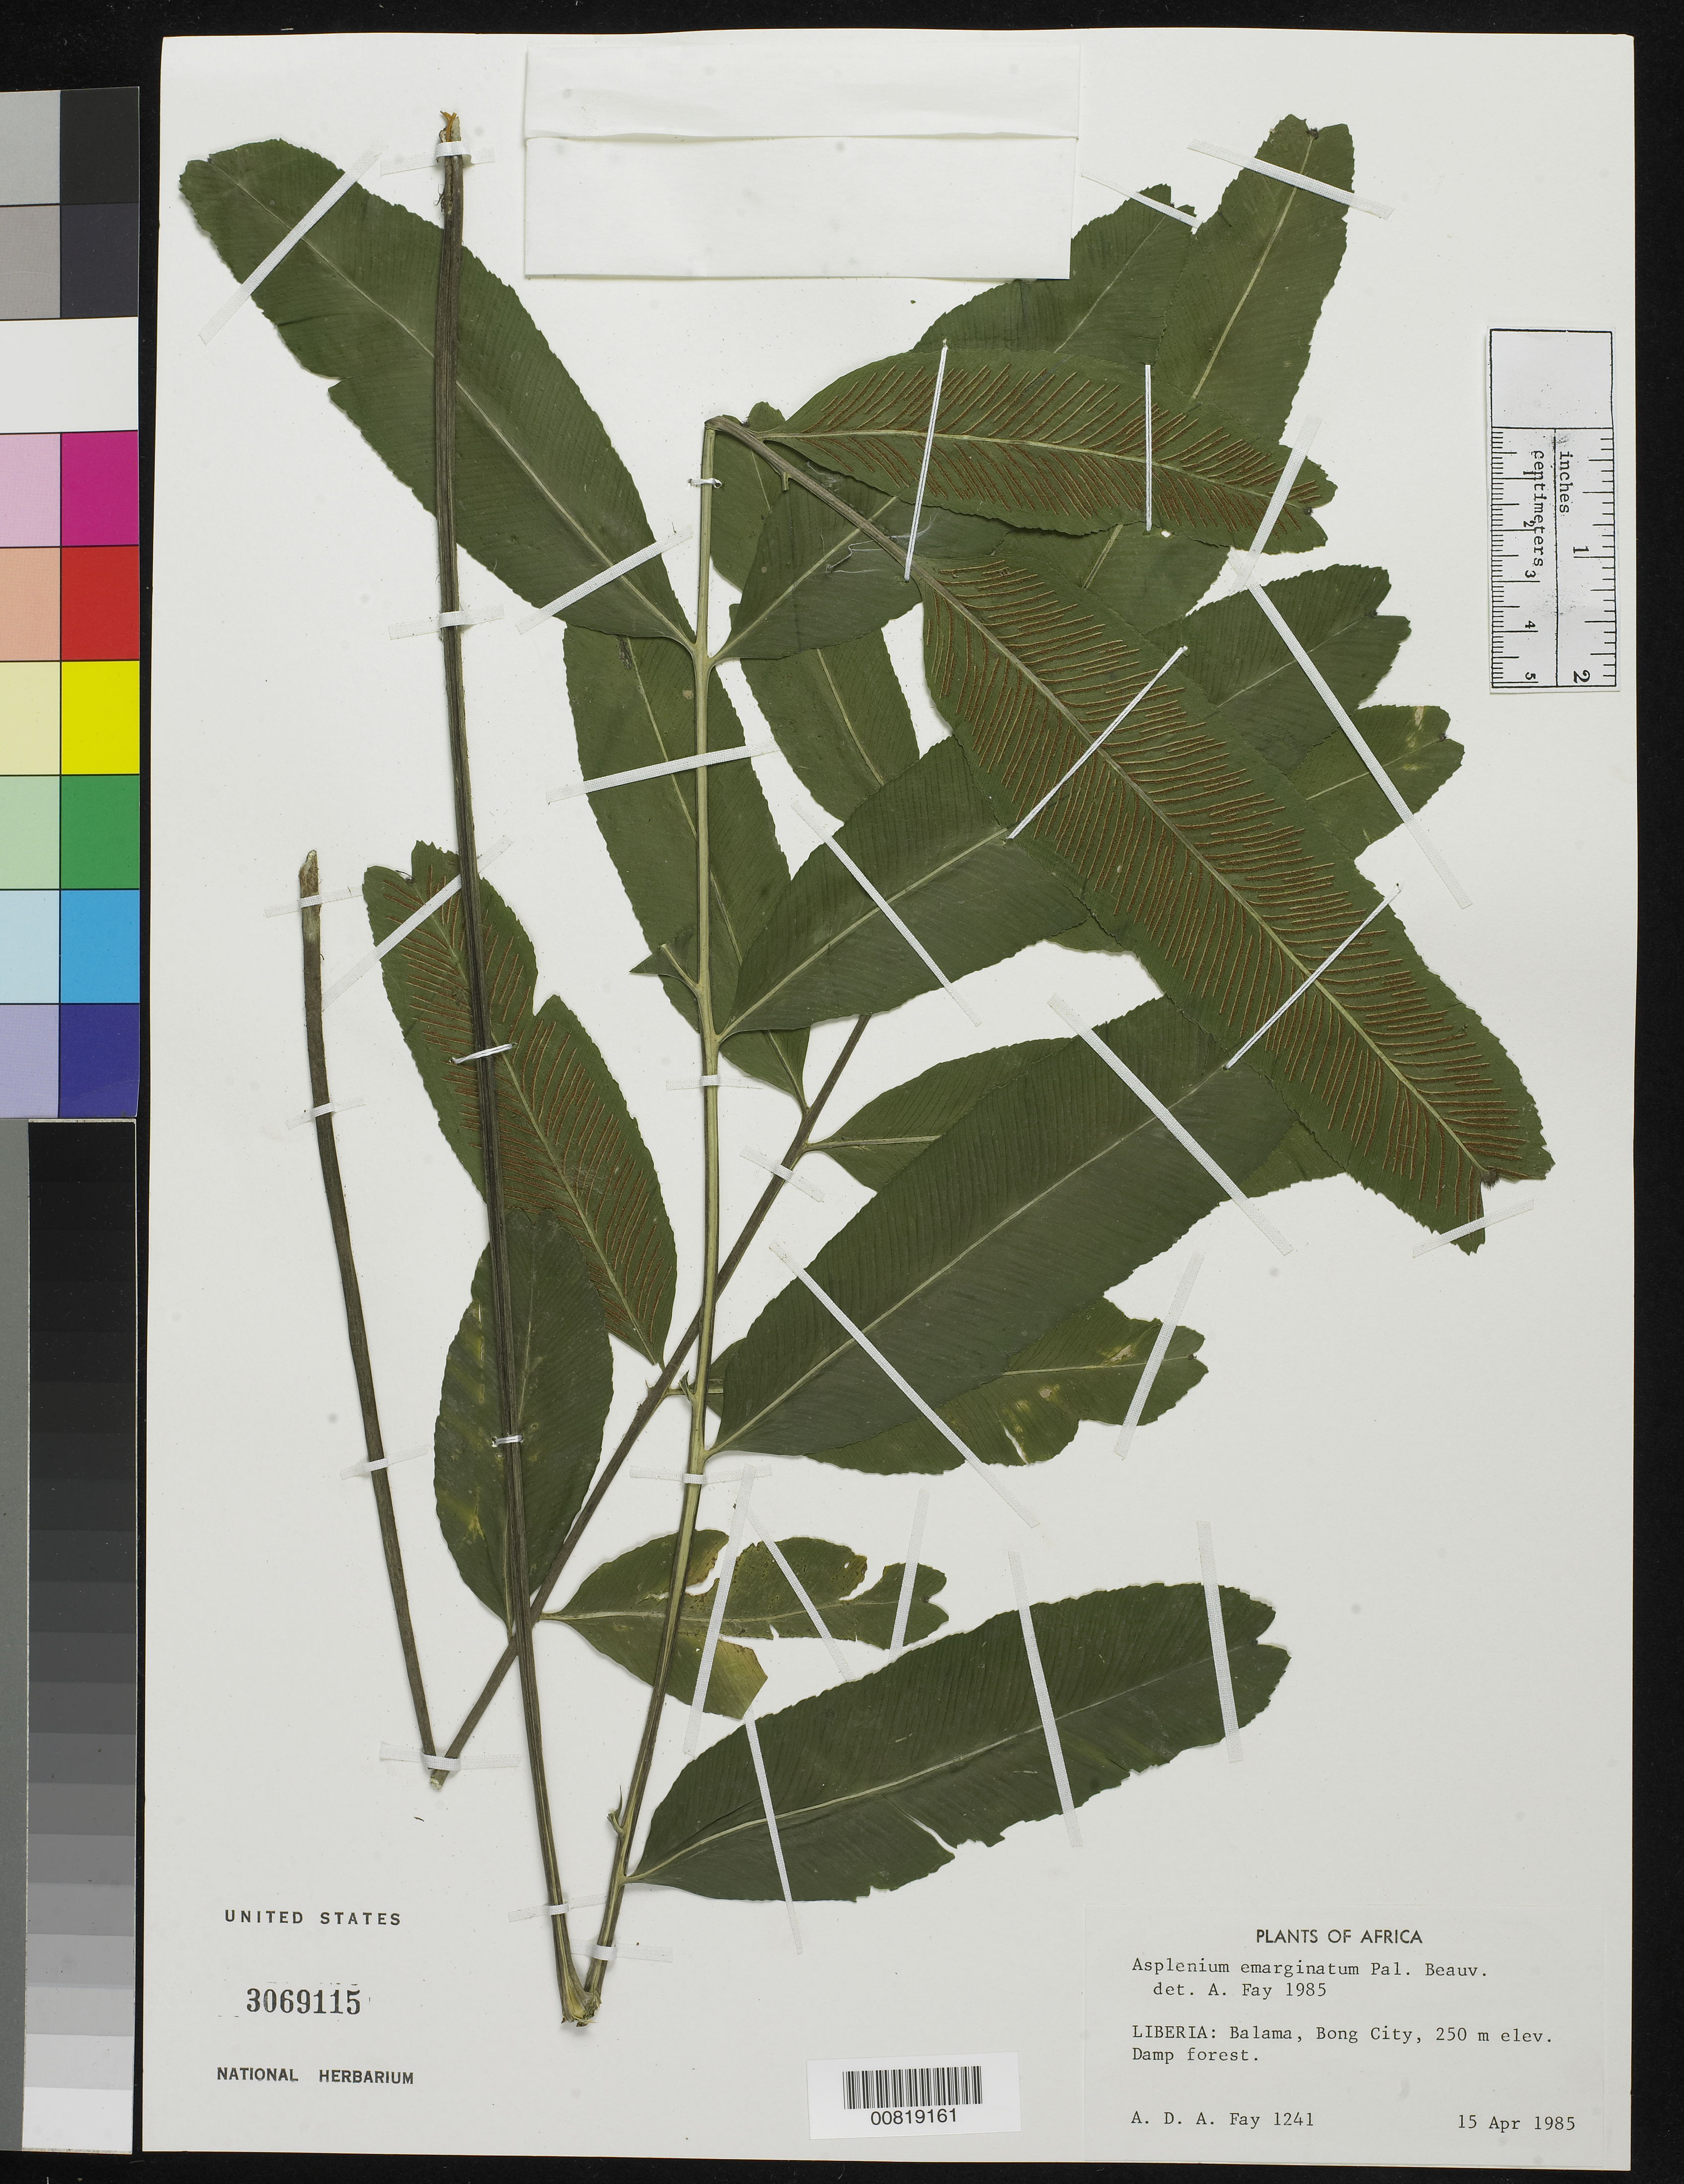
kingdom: Plantae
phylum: Tracheophyta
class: Polypodiopsida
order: Polypodiales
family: Aspleniaceae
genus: Asplenium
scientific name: Asplenium emarginatum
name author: P. Beauv.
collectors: A. Fay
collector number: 1241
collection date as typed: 15 Apr 1985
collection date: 1985-04-15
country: Liberia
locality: Balama, Bong City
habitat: Forest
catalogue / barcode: US 3069115